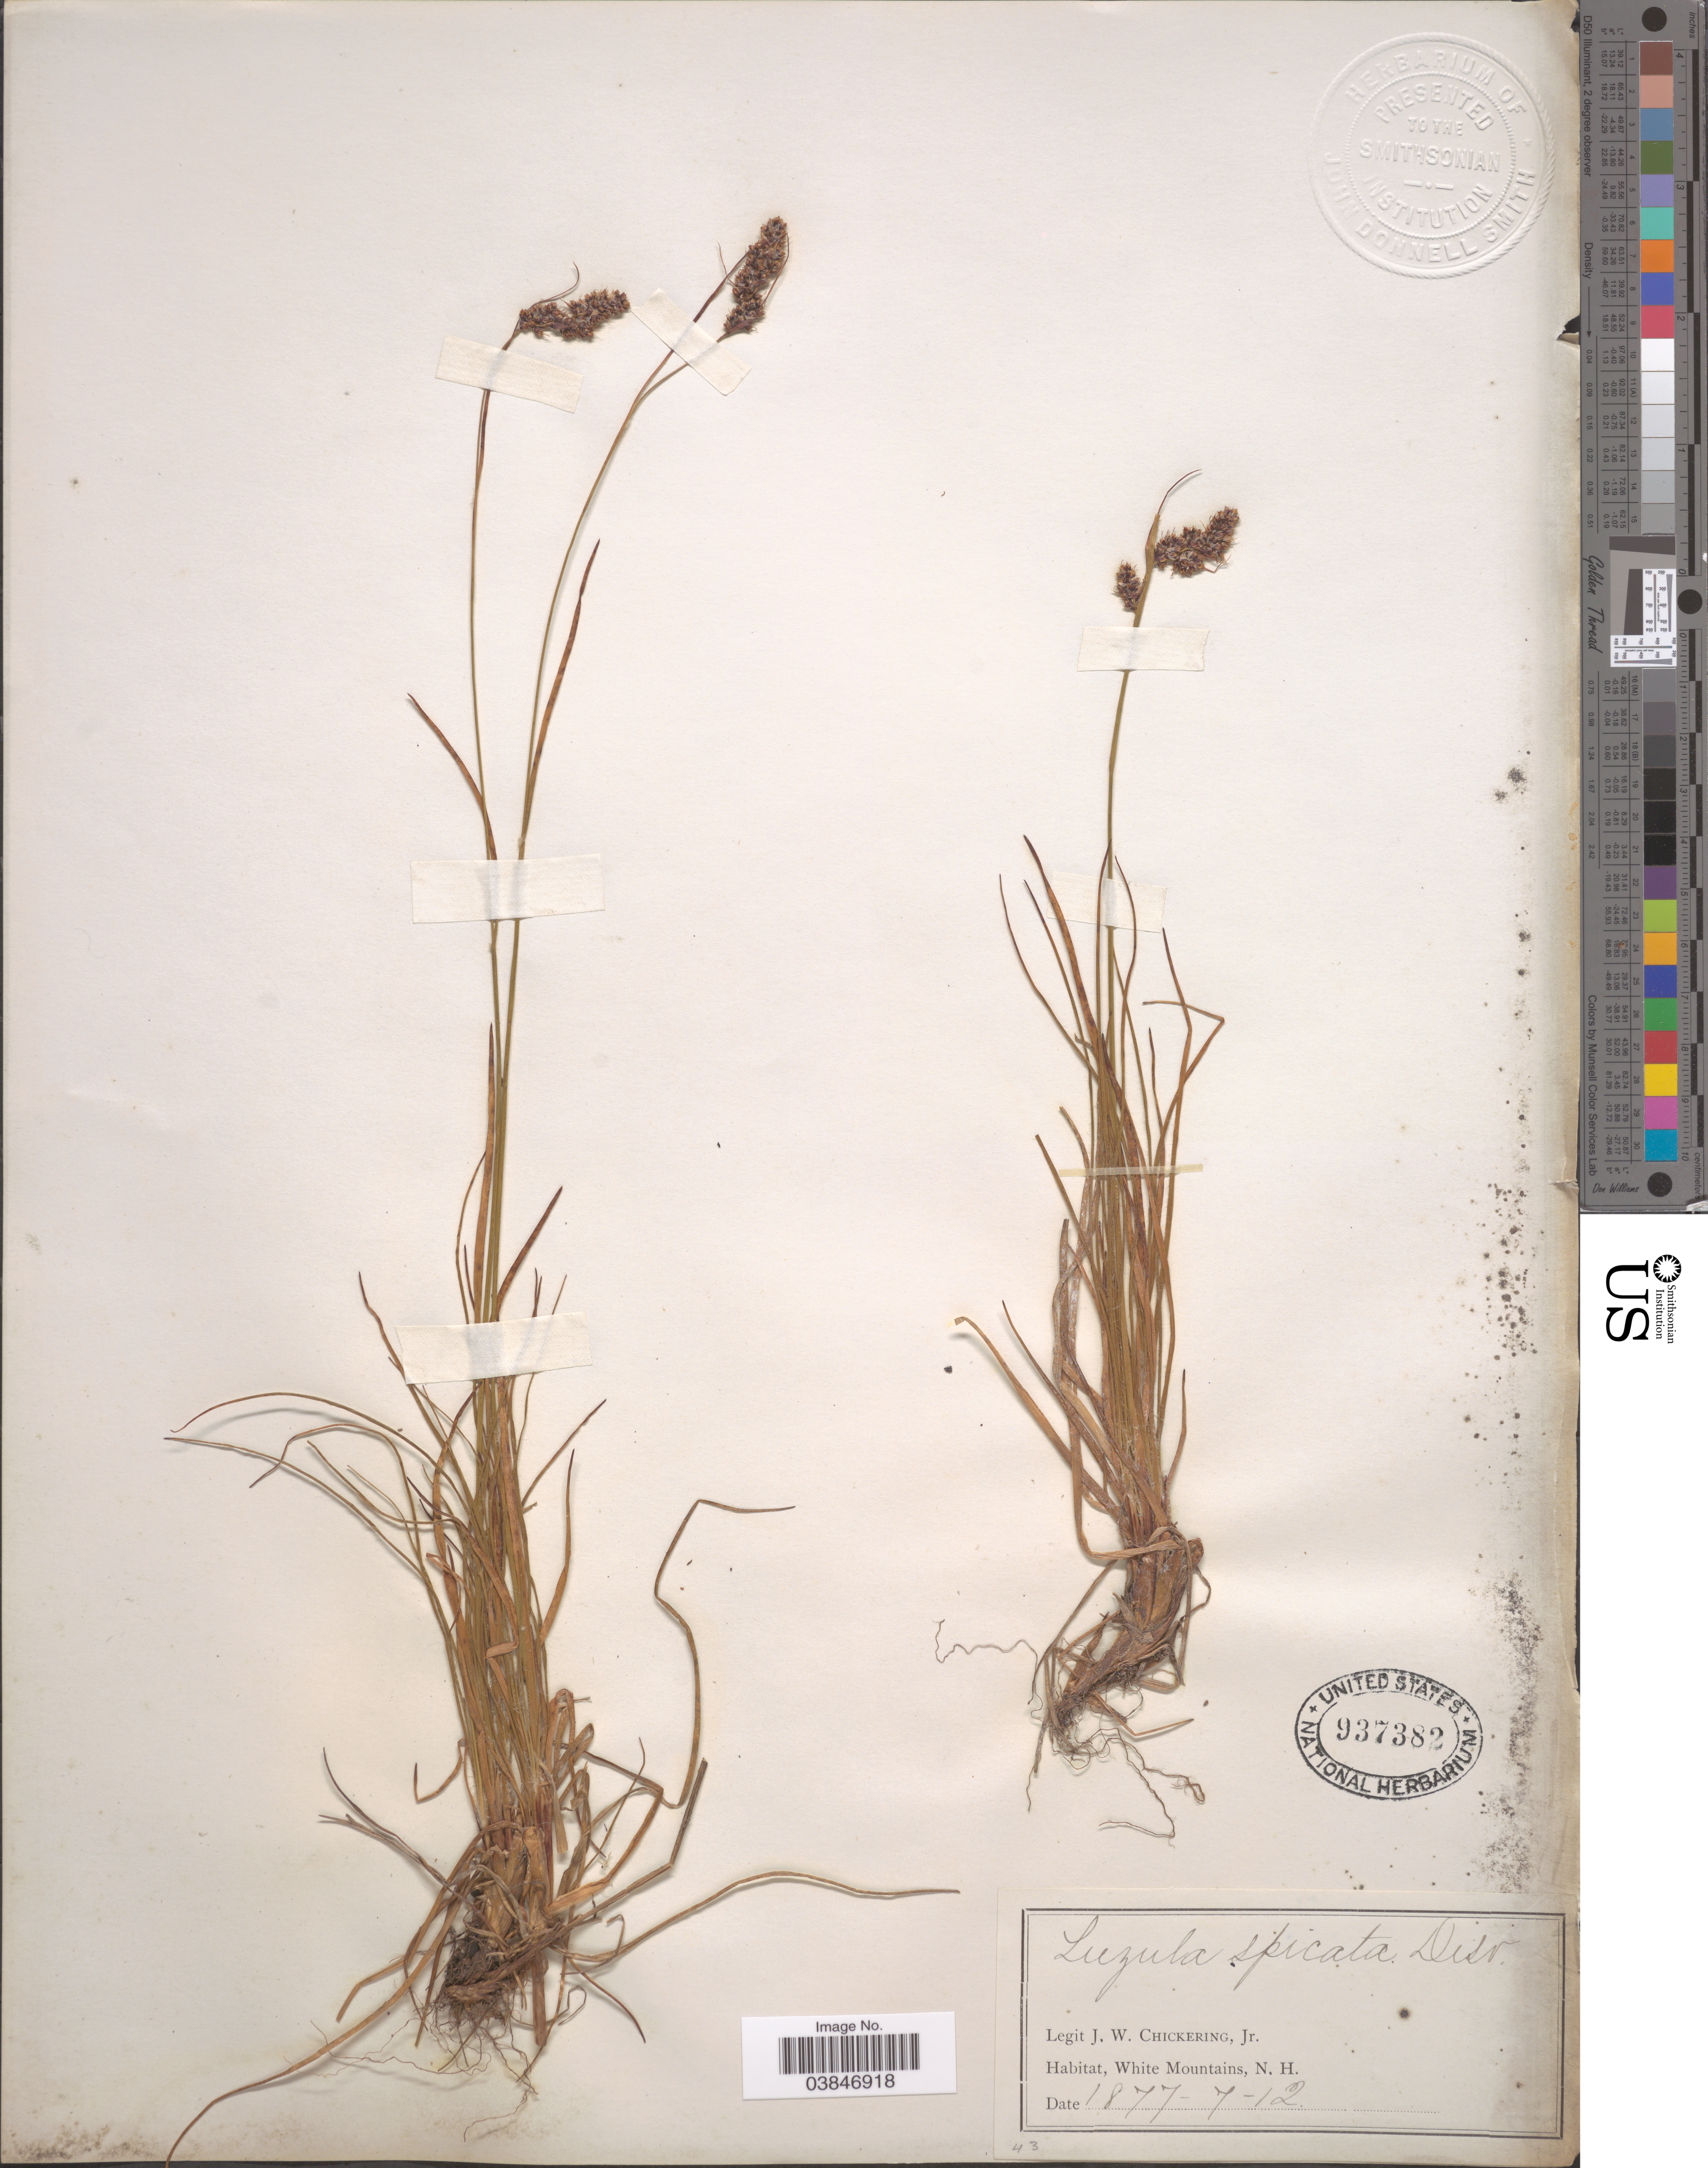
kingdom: Plantae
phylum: Tracheophyta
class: Liliopsida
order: Poales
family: Juncaceae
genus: Luzula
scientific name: Luzula spicata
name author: (L.) DC.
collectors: J. W. Chickering Jr.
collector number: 43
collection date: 1877-07-12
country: United States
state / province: New Hampshire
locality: White Mountains.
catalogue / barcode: US 937382